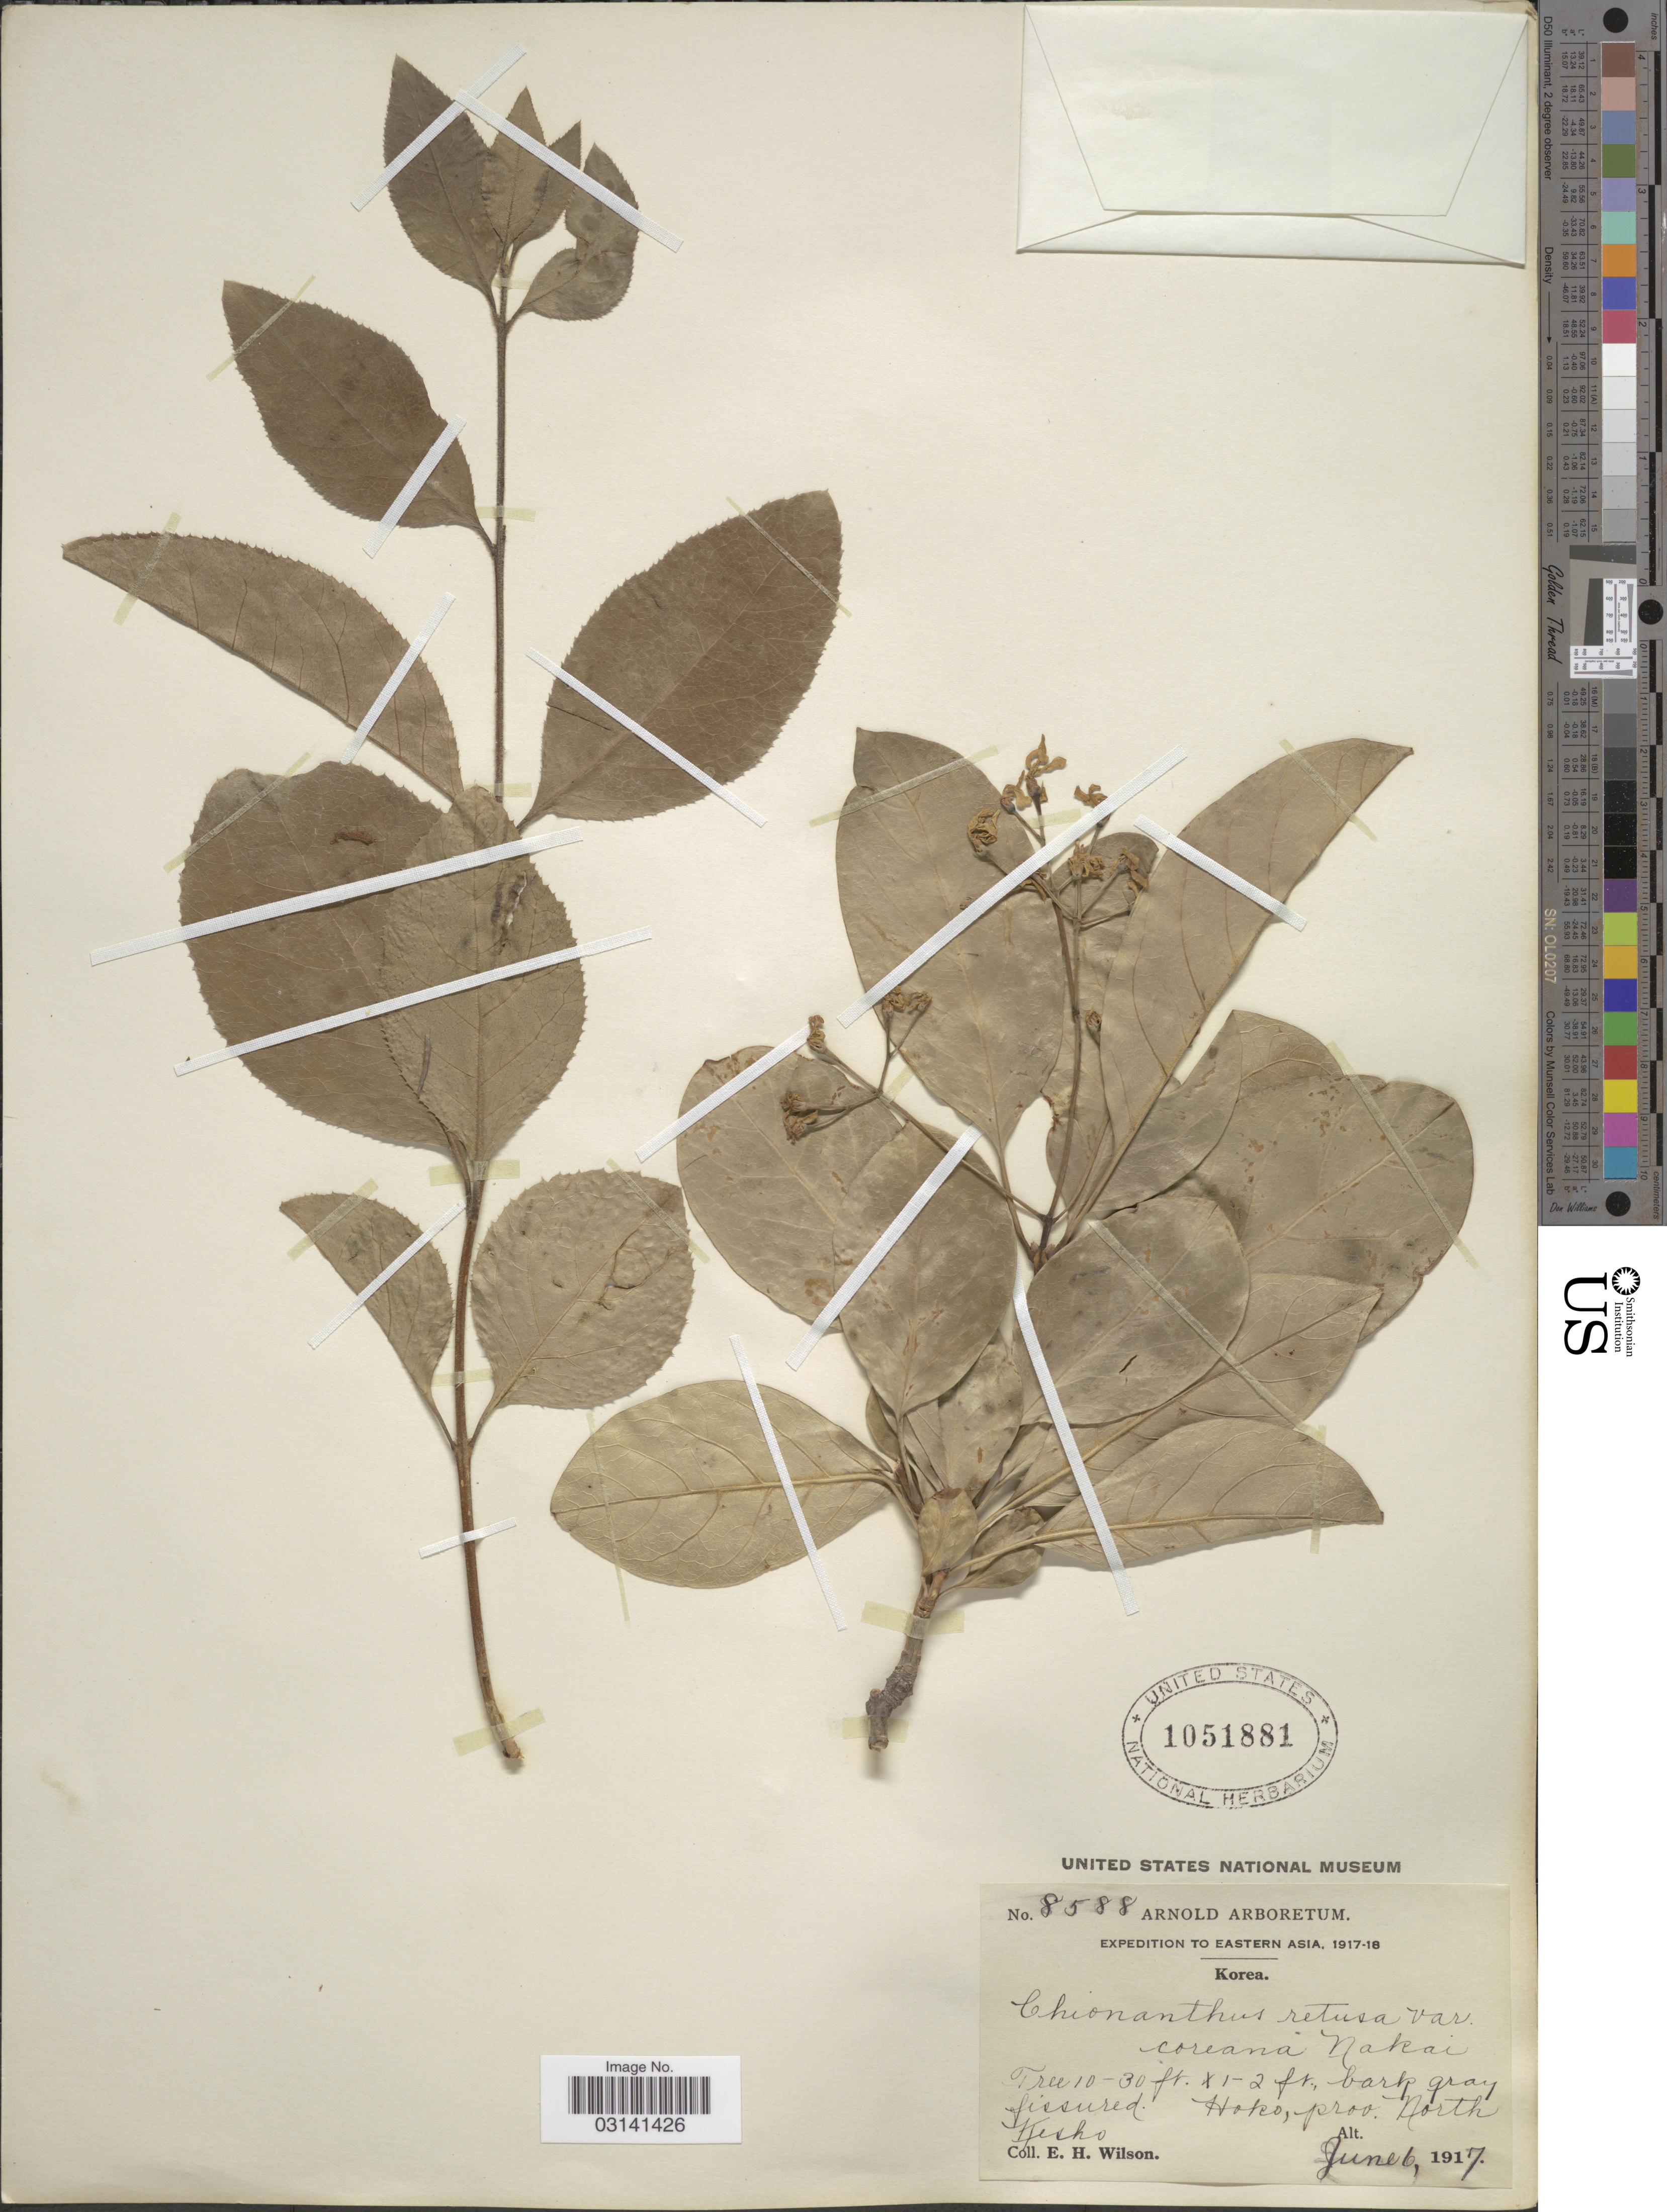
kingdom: Plantae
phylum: Tracheophyta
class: Magnoliopsida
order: Lamiales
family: Oleaceae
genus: Chionanthus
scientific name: Chionanthus retusus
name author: Lindl. & Paxton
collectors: E. Wilson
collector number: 8588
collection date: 1917-06-06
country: South Korea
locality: Eastern Asia. Hoko, prov. North Kesho.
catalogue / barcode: US 1051881